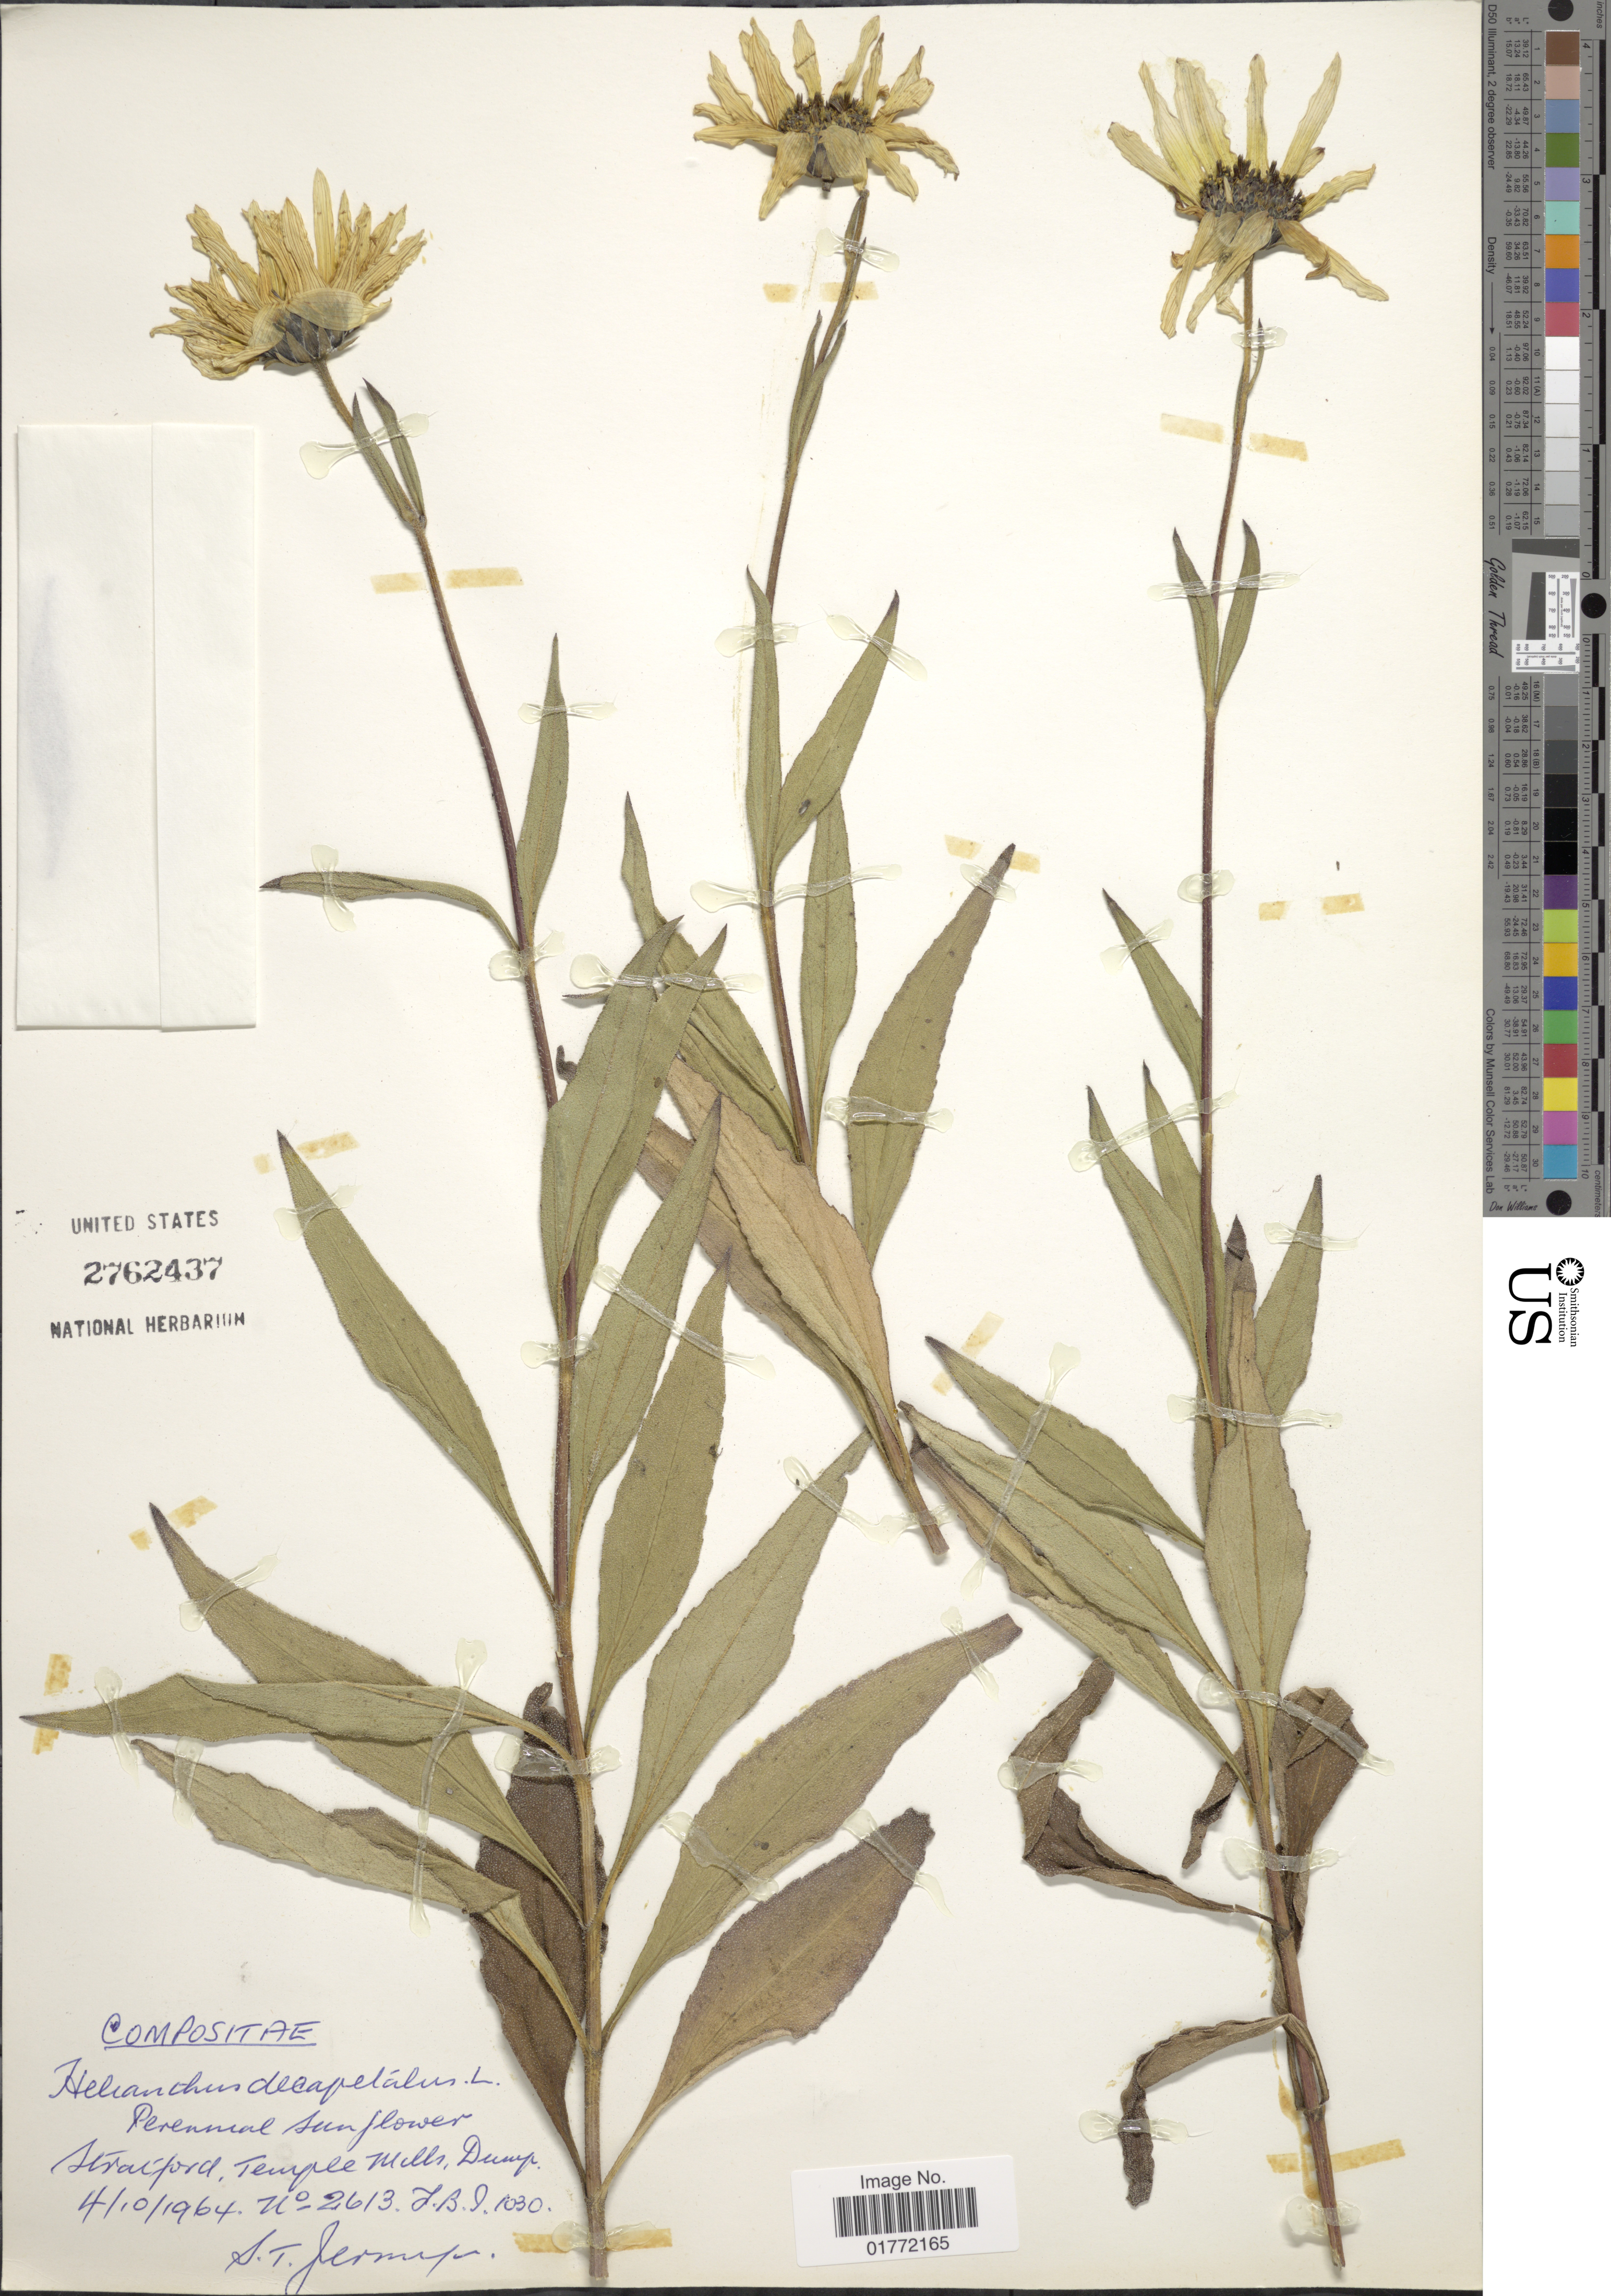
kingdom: Plantae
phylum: Tracheophyta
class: Magnoliopsida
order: Asterales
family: Asteraceae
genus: Helianthus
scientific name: Helianthus decapetalus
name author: L.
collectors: S. Jermyn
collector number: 2613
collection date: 1964-10-04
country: United Kingdom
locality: Stratford, Temple Mills, Dump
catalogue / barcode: US 2762437